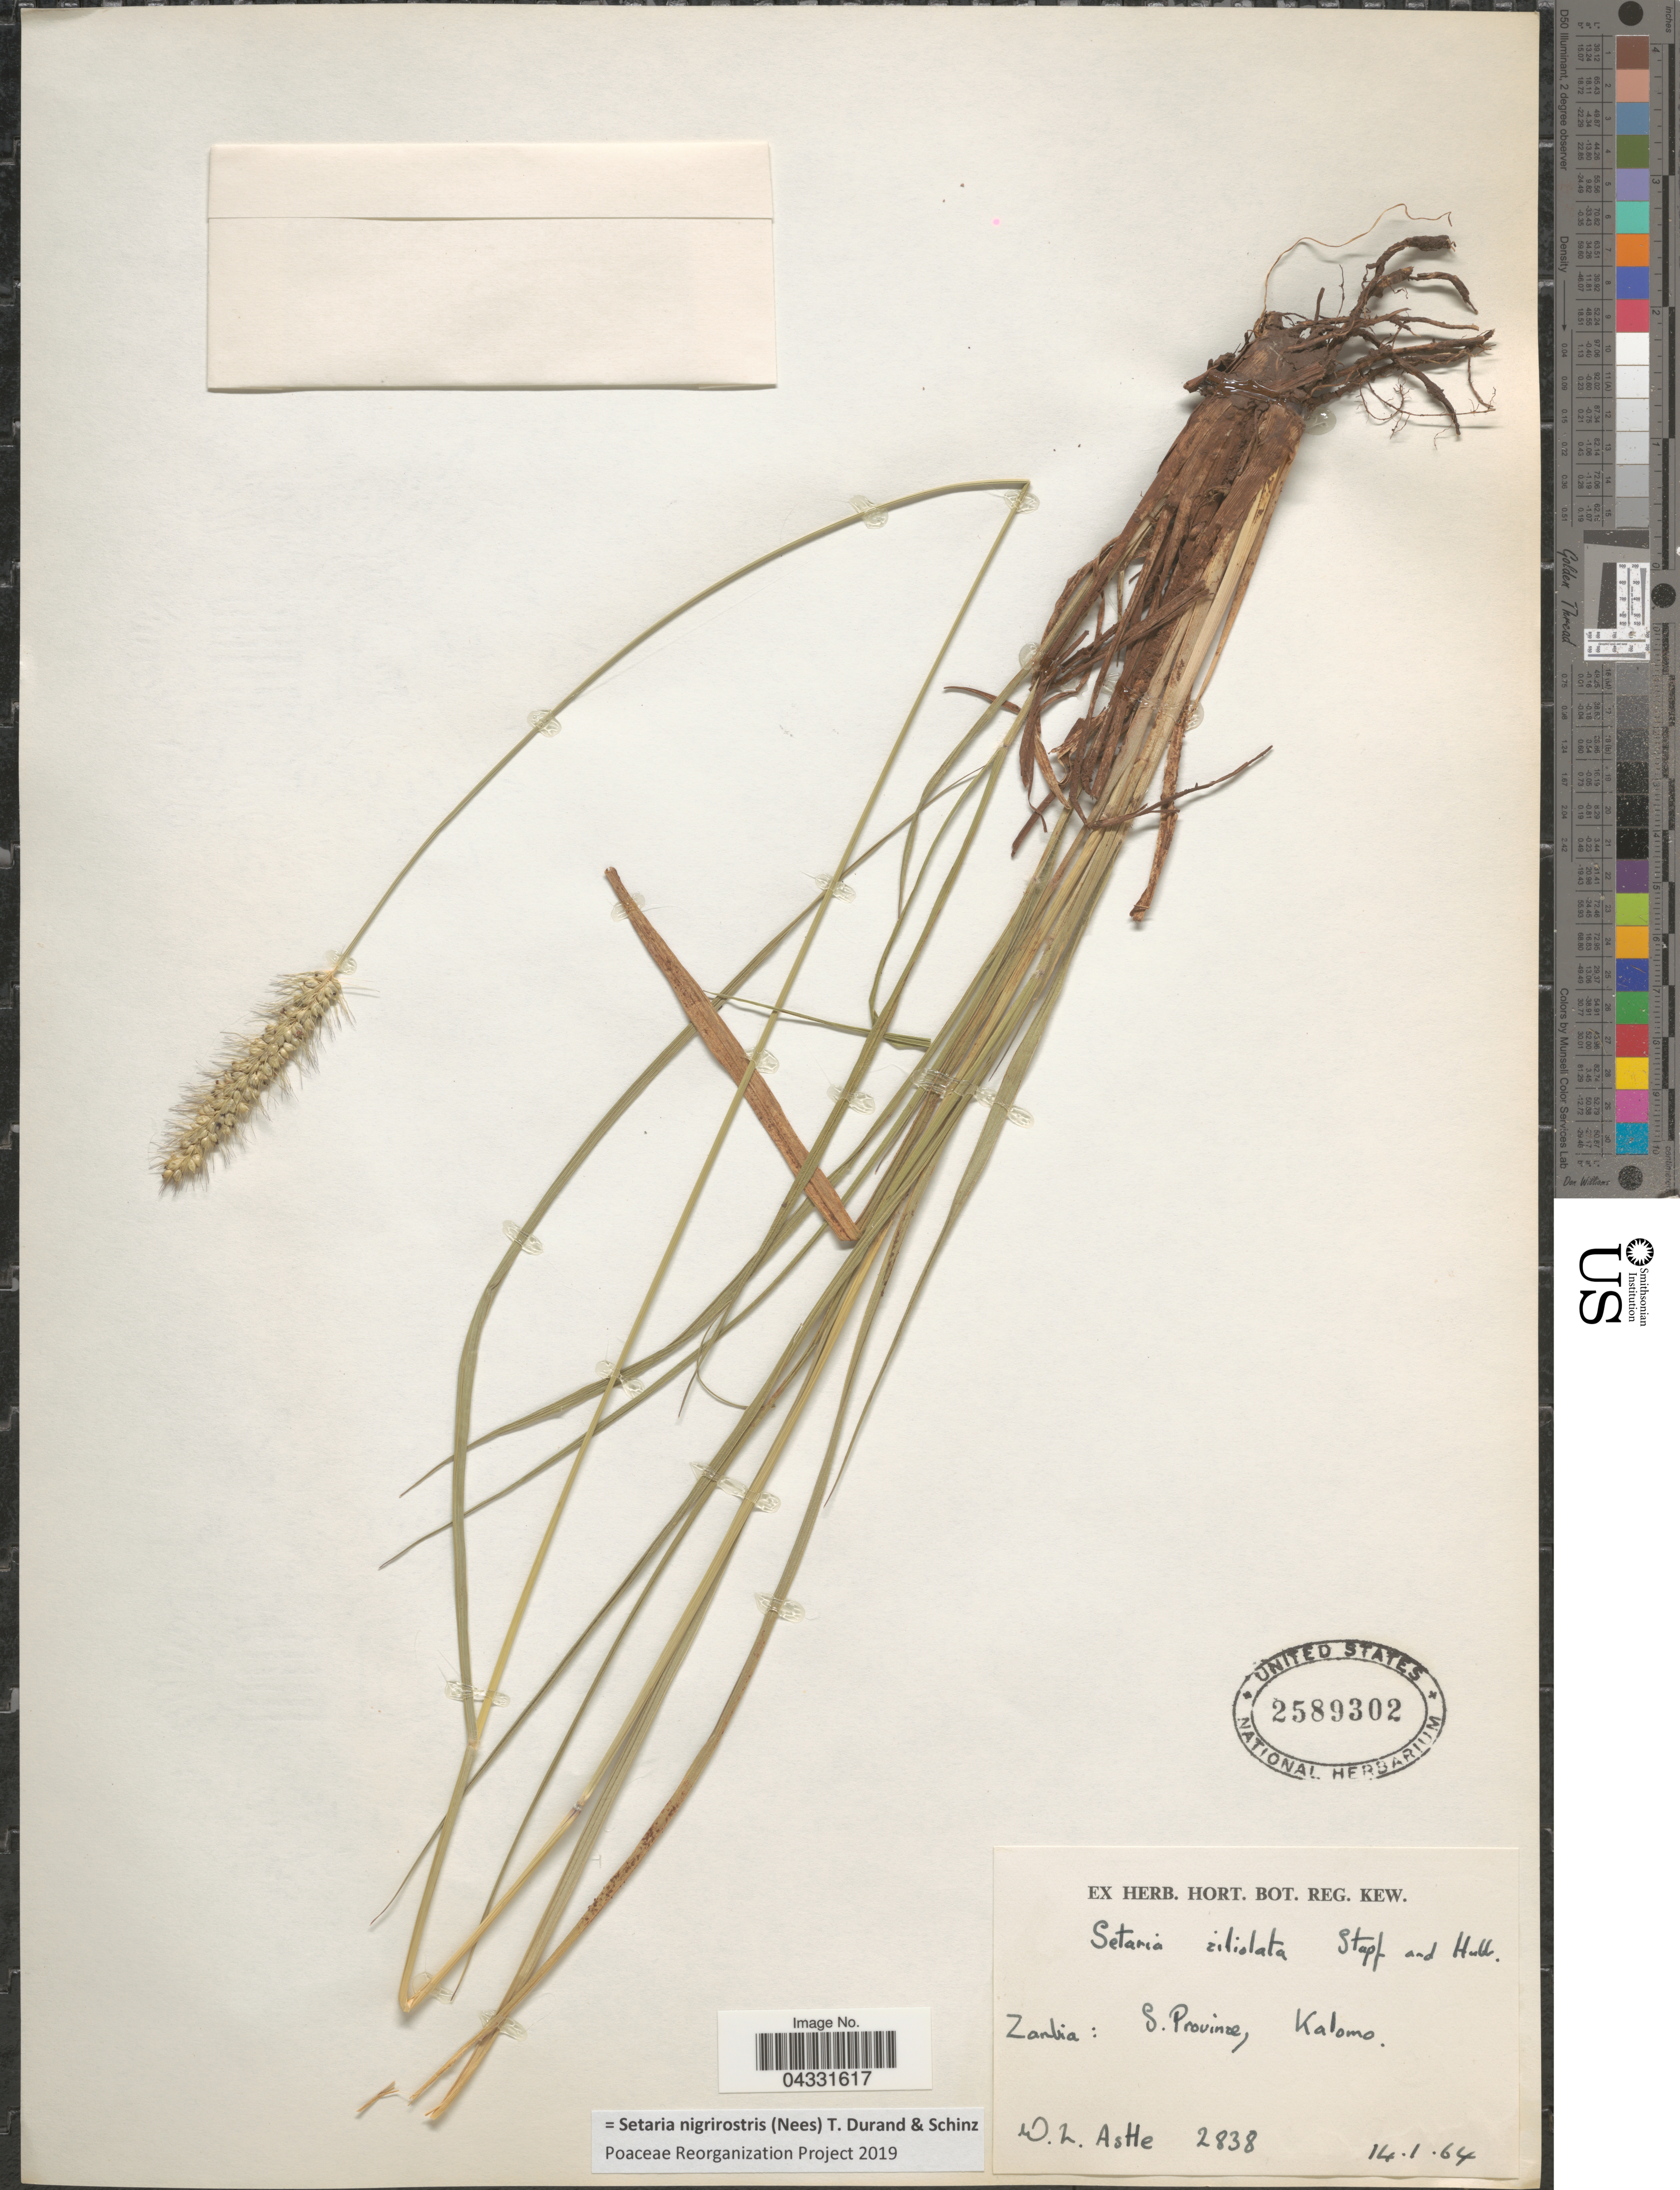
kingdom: Plantae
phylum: Tracheophyta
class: Liliopsida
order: Poales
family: Poaceae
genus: Setaria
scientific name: Setaria nigrirostris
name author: (Nees) Durand & Schinz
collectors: W. Castle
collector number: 2838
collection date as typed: Transcribed d/m/y: 14/1/64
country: Zambia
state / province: Southern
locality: S. Province, Kalomo.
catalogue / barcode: US 2589302